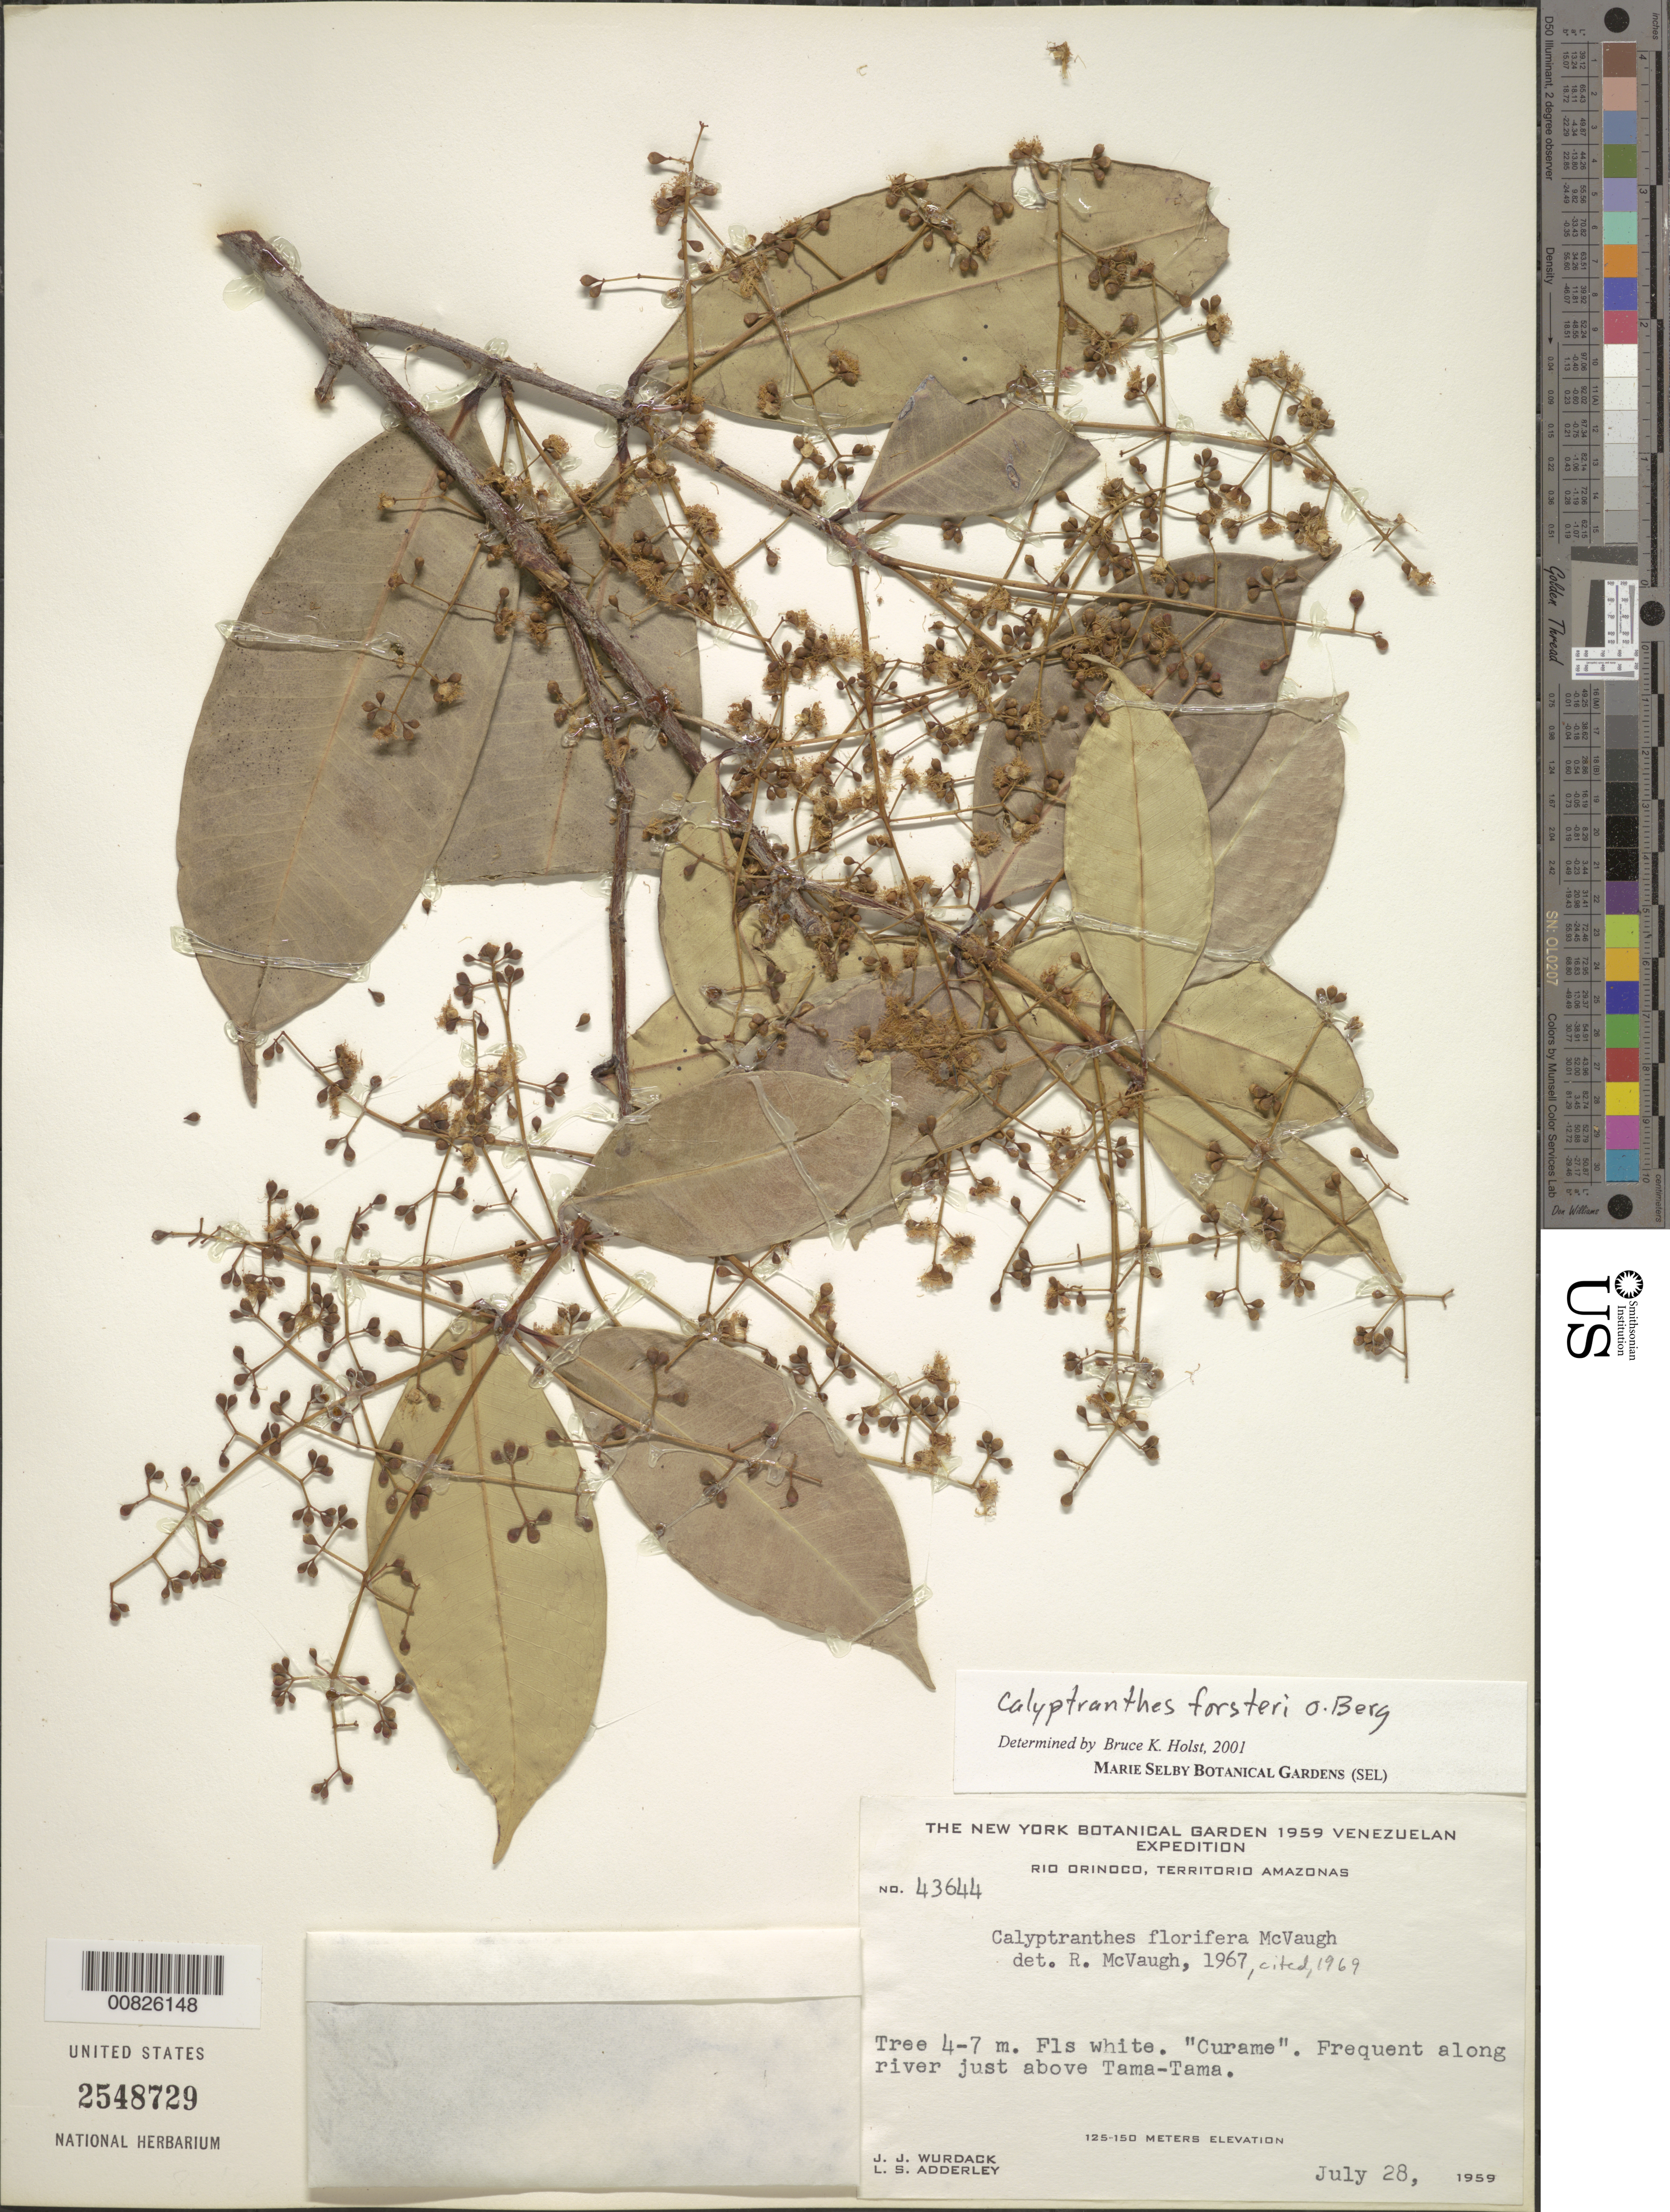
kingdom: Plantae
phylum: Tracheophyta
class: Magnoliopsida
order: Myrtales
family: Myrtaceae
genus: Myrcia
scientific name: Myrcia neoforsteri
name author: A.R. Lourenço & E. Lucas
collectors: J. J. Wurdack & L. S. Adderley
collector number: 43644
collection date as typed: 28-Jul-59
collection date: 1959-07-28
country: Venezuela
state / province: Amazonas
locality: Río Orinoco, Tama-Tama, just above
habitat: Along river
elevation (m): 125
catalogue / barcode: US 2548729